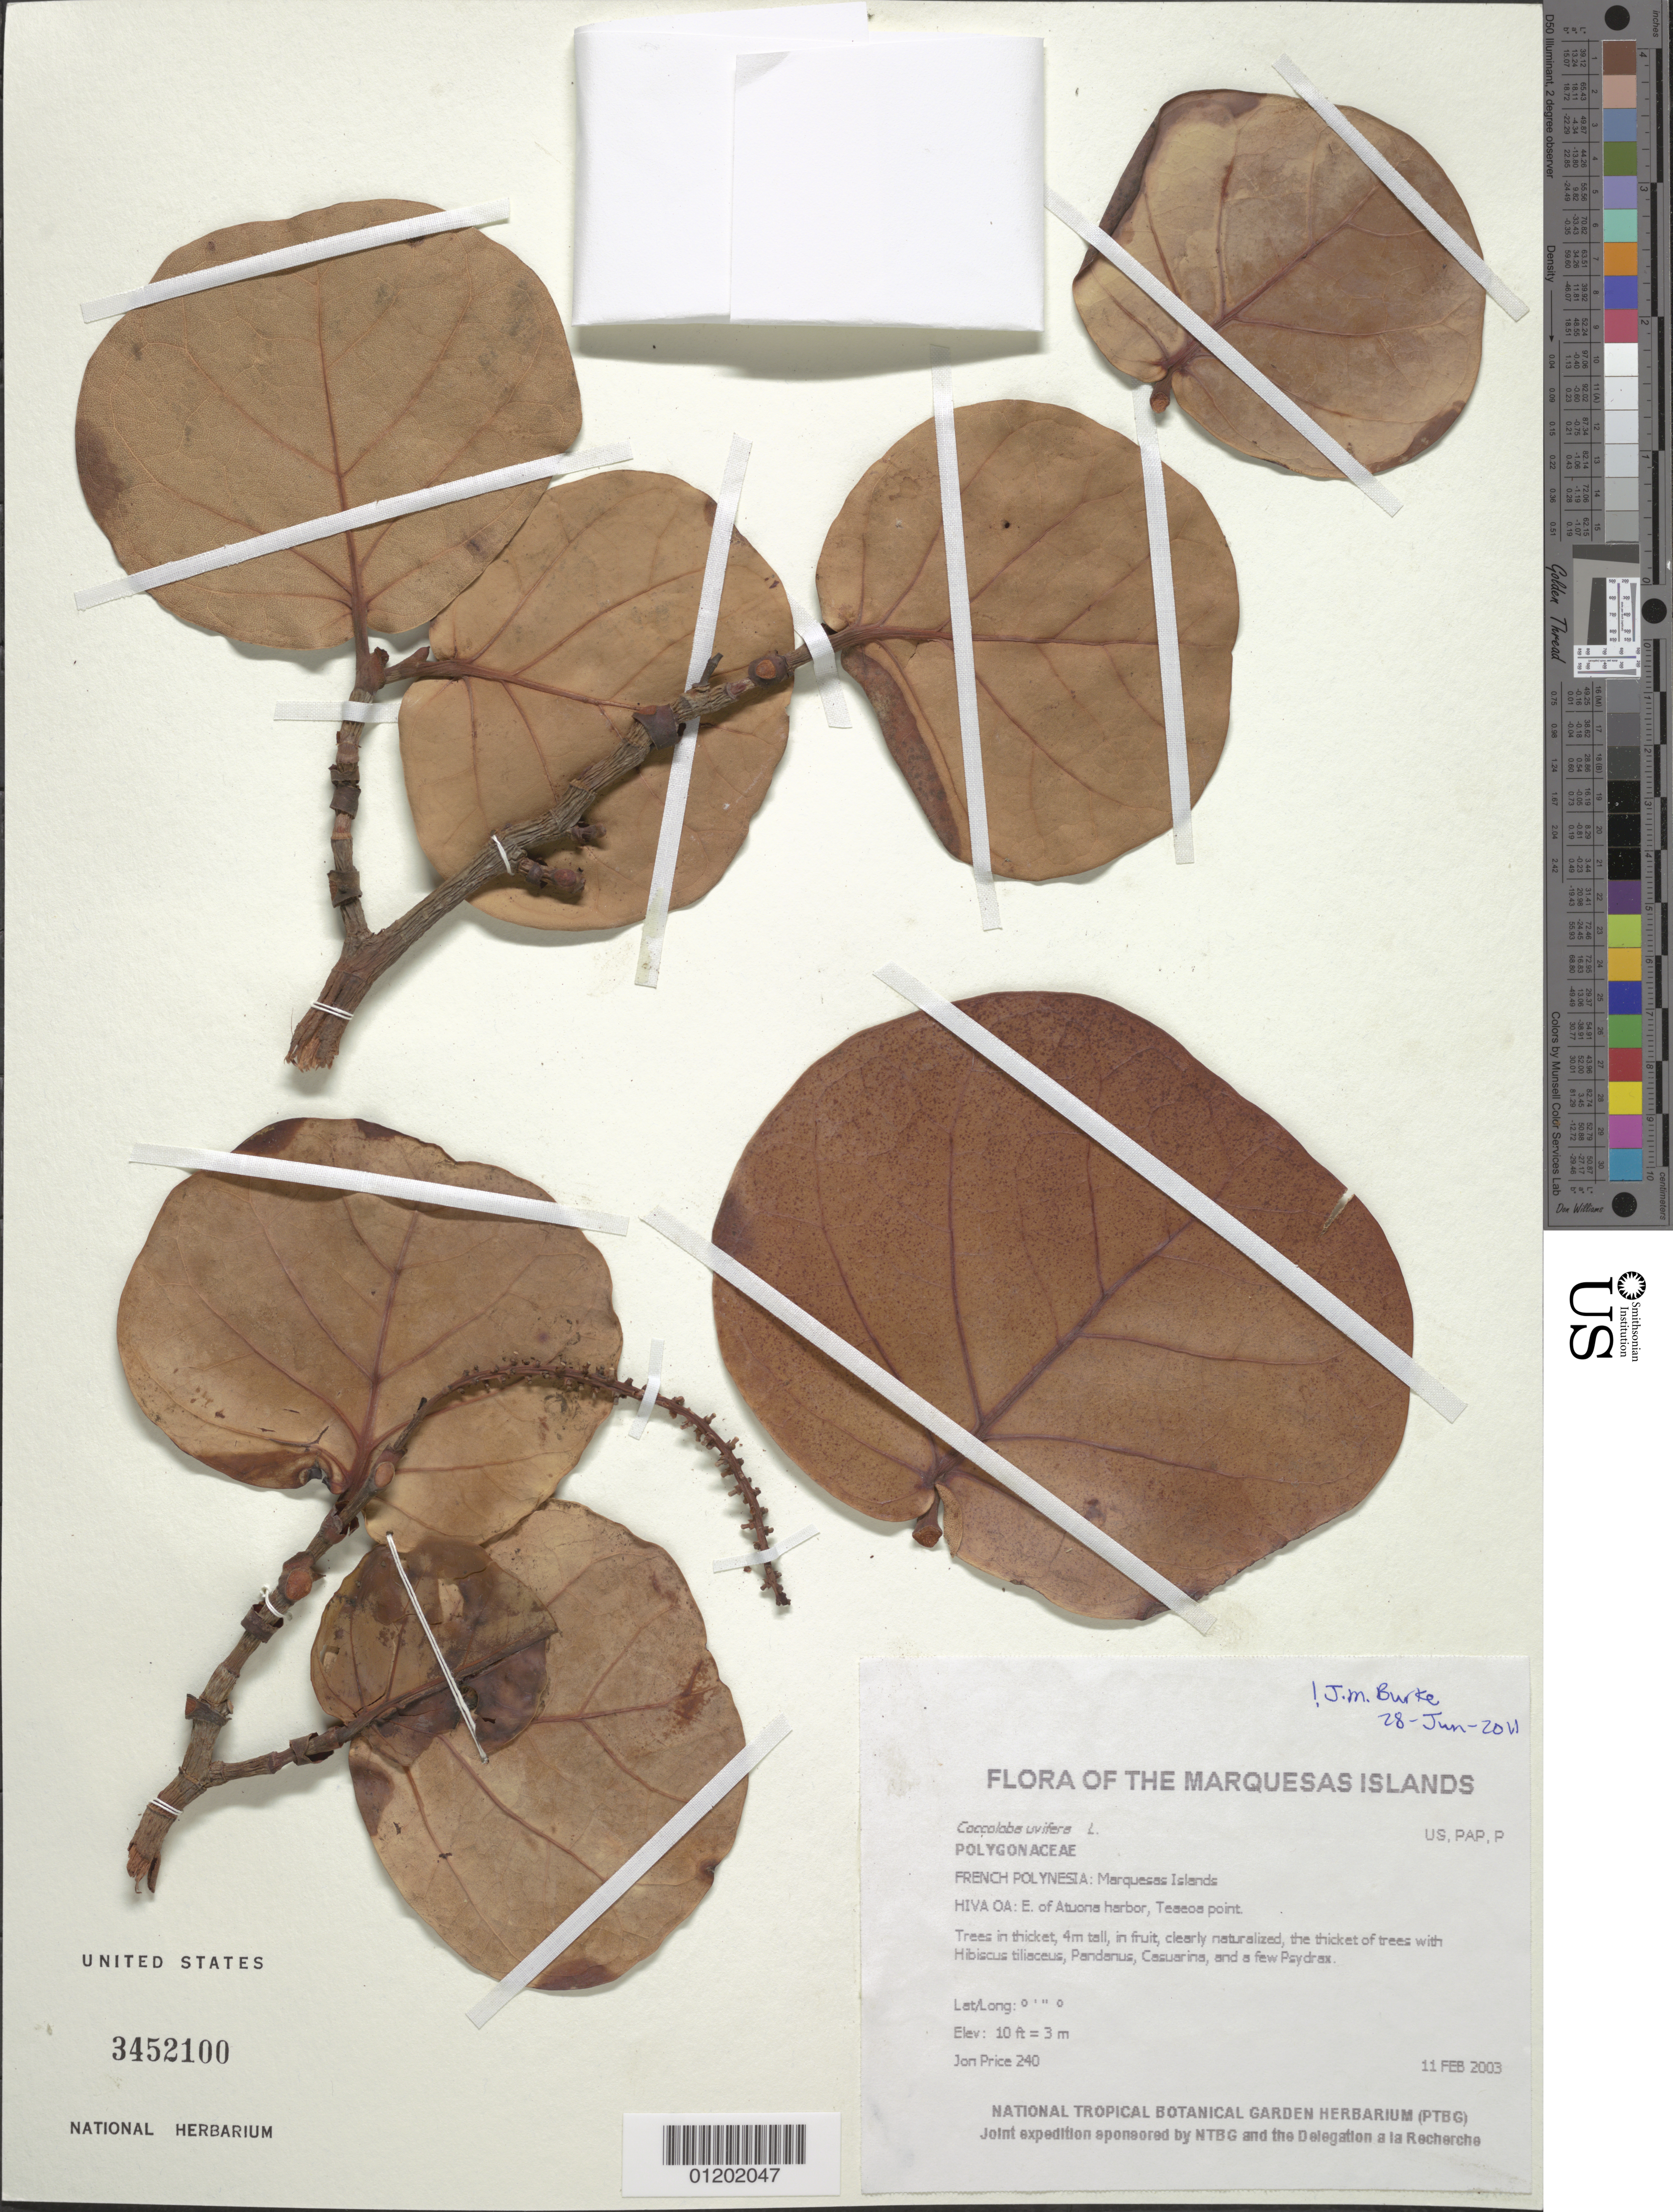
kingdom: Plantae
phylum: Tracheophyta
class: Magnoliopsida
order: Caryophyllales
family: Polygonaceae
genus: Coccoloba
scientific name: Coccoloba uvifera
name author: L.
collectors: J. Price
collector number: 240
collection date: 2003-02-11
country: French Polynesia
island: Hiva Oa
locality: E. of Atuona harbor, Teaeoa point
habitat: Clearly naturalized in thicket of trees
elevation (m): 3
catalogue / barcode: US 3452100